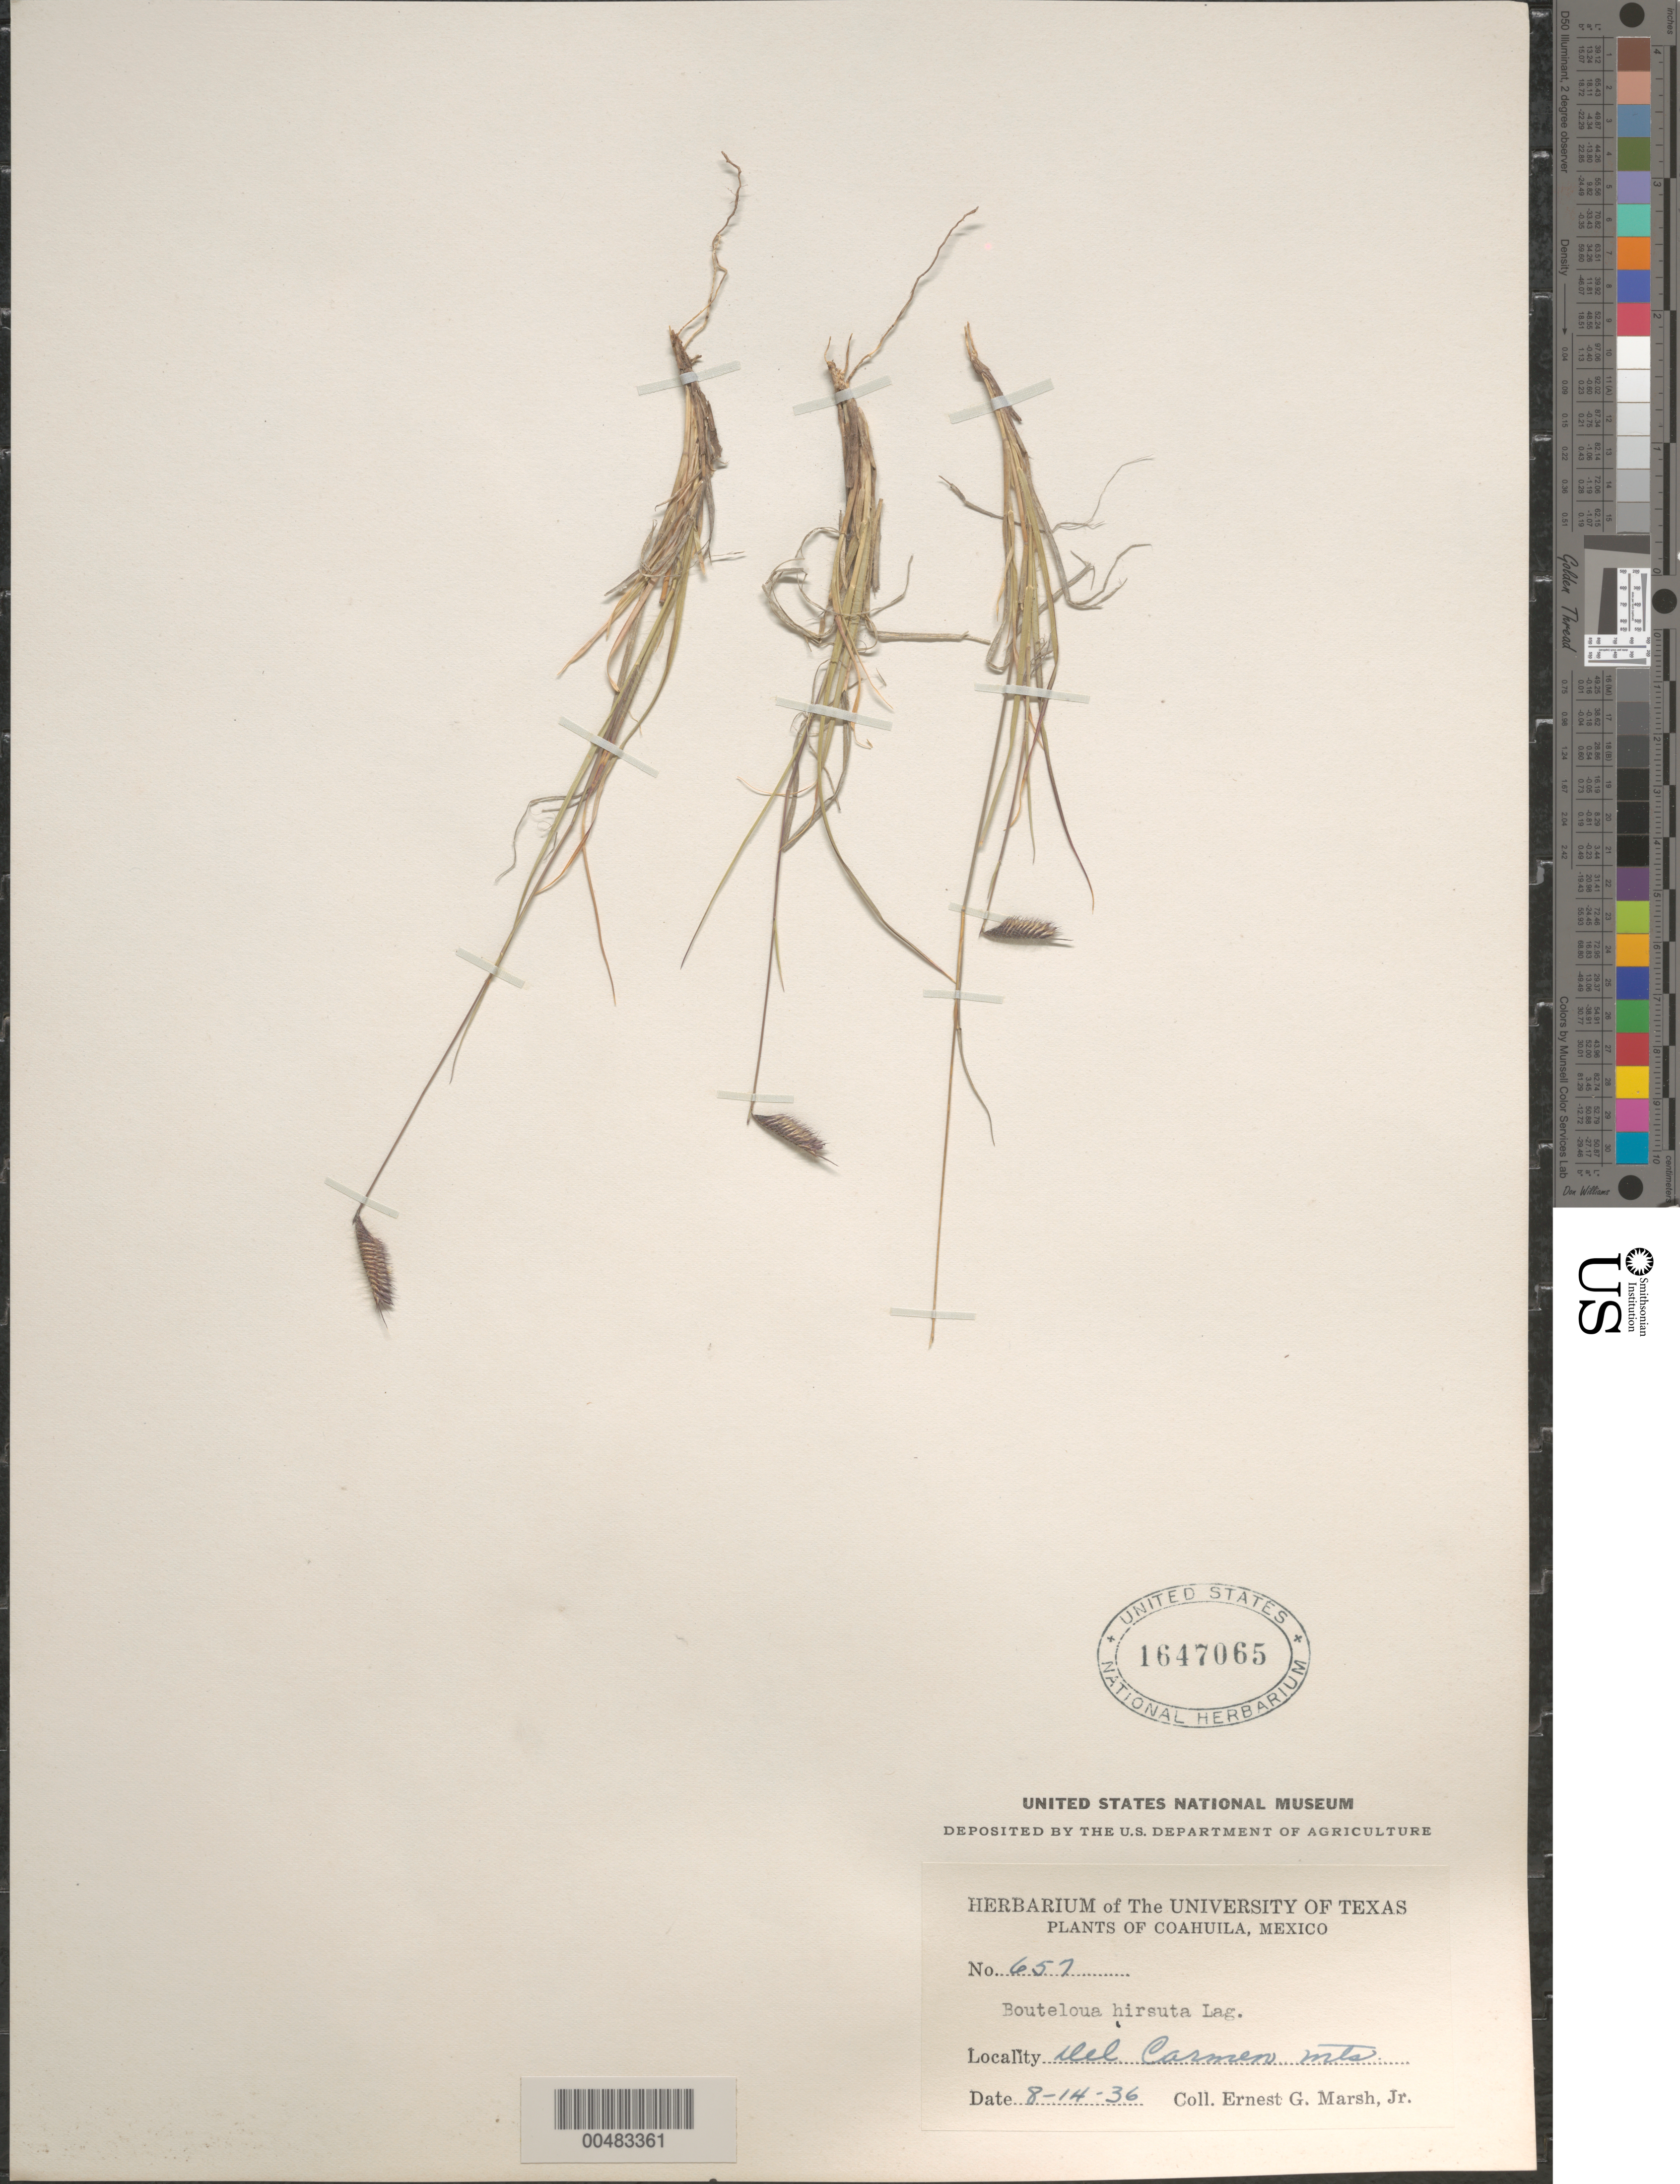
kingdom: Plantae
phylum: Tracheophyta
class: Liliopsida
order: Poales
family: Poaceae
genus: Bouteloua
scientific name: Bouteloua hirsuta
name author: Lag.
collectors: E. G. Marsh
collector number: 657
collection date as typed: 14 Aug 1936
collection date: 1936-08-14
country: Mexico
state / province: Coahuila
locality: Del Carmen Mts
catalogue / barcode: US 1647065